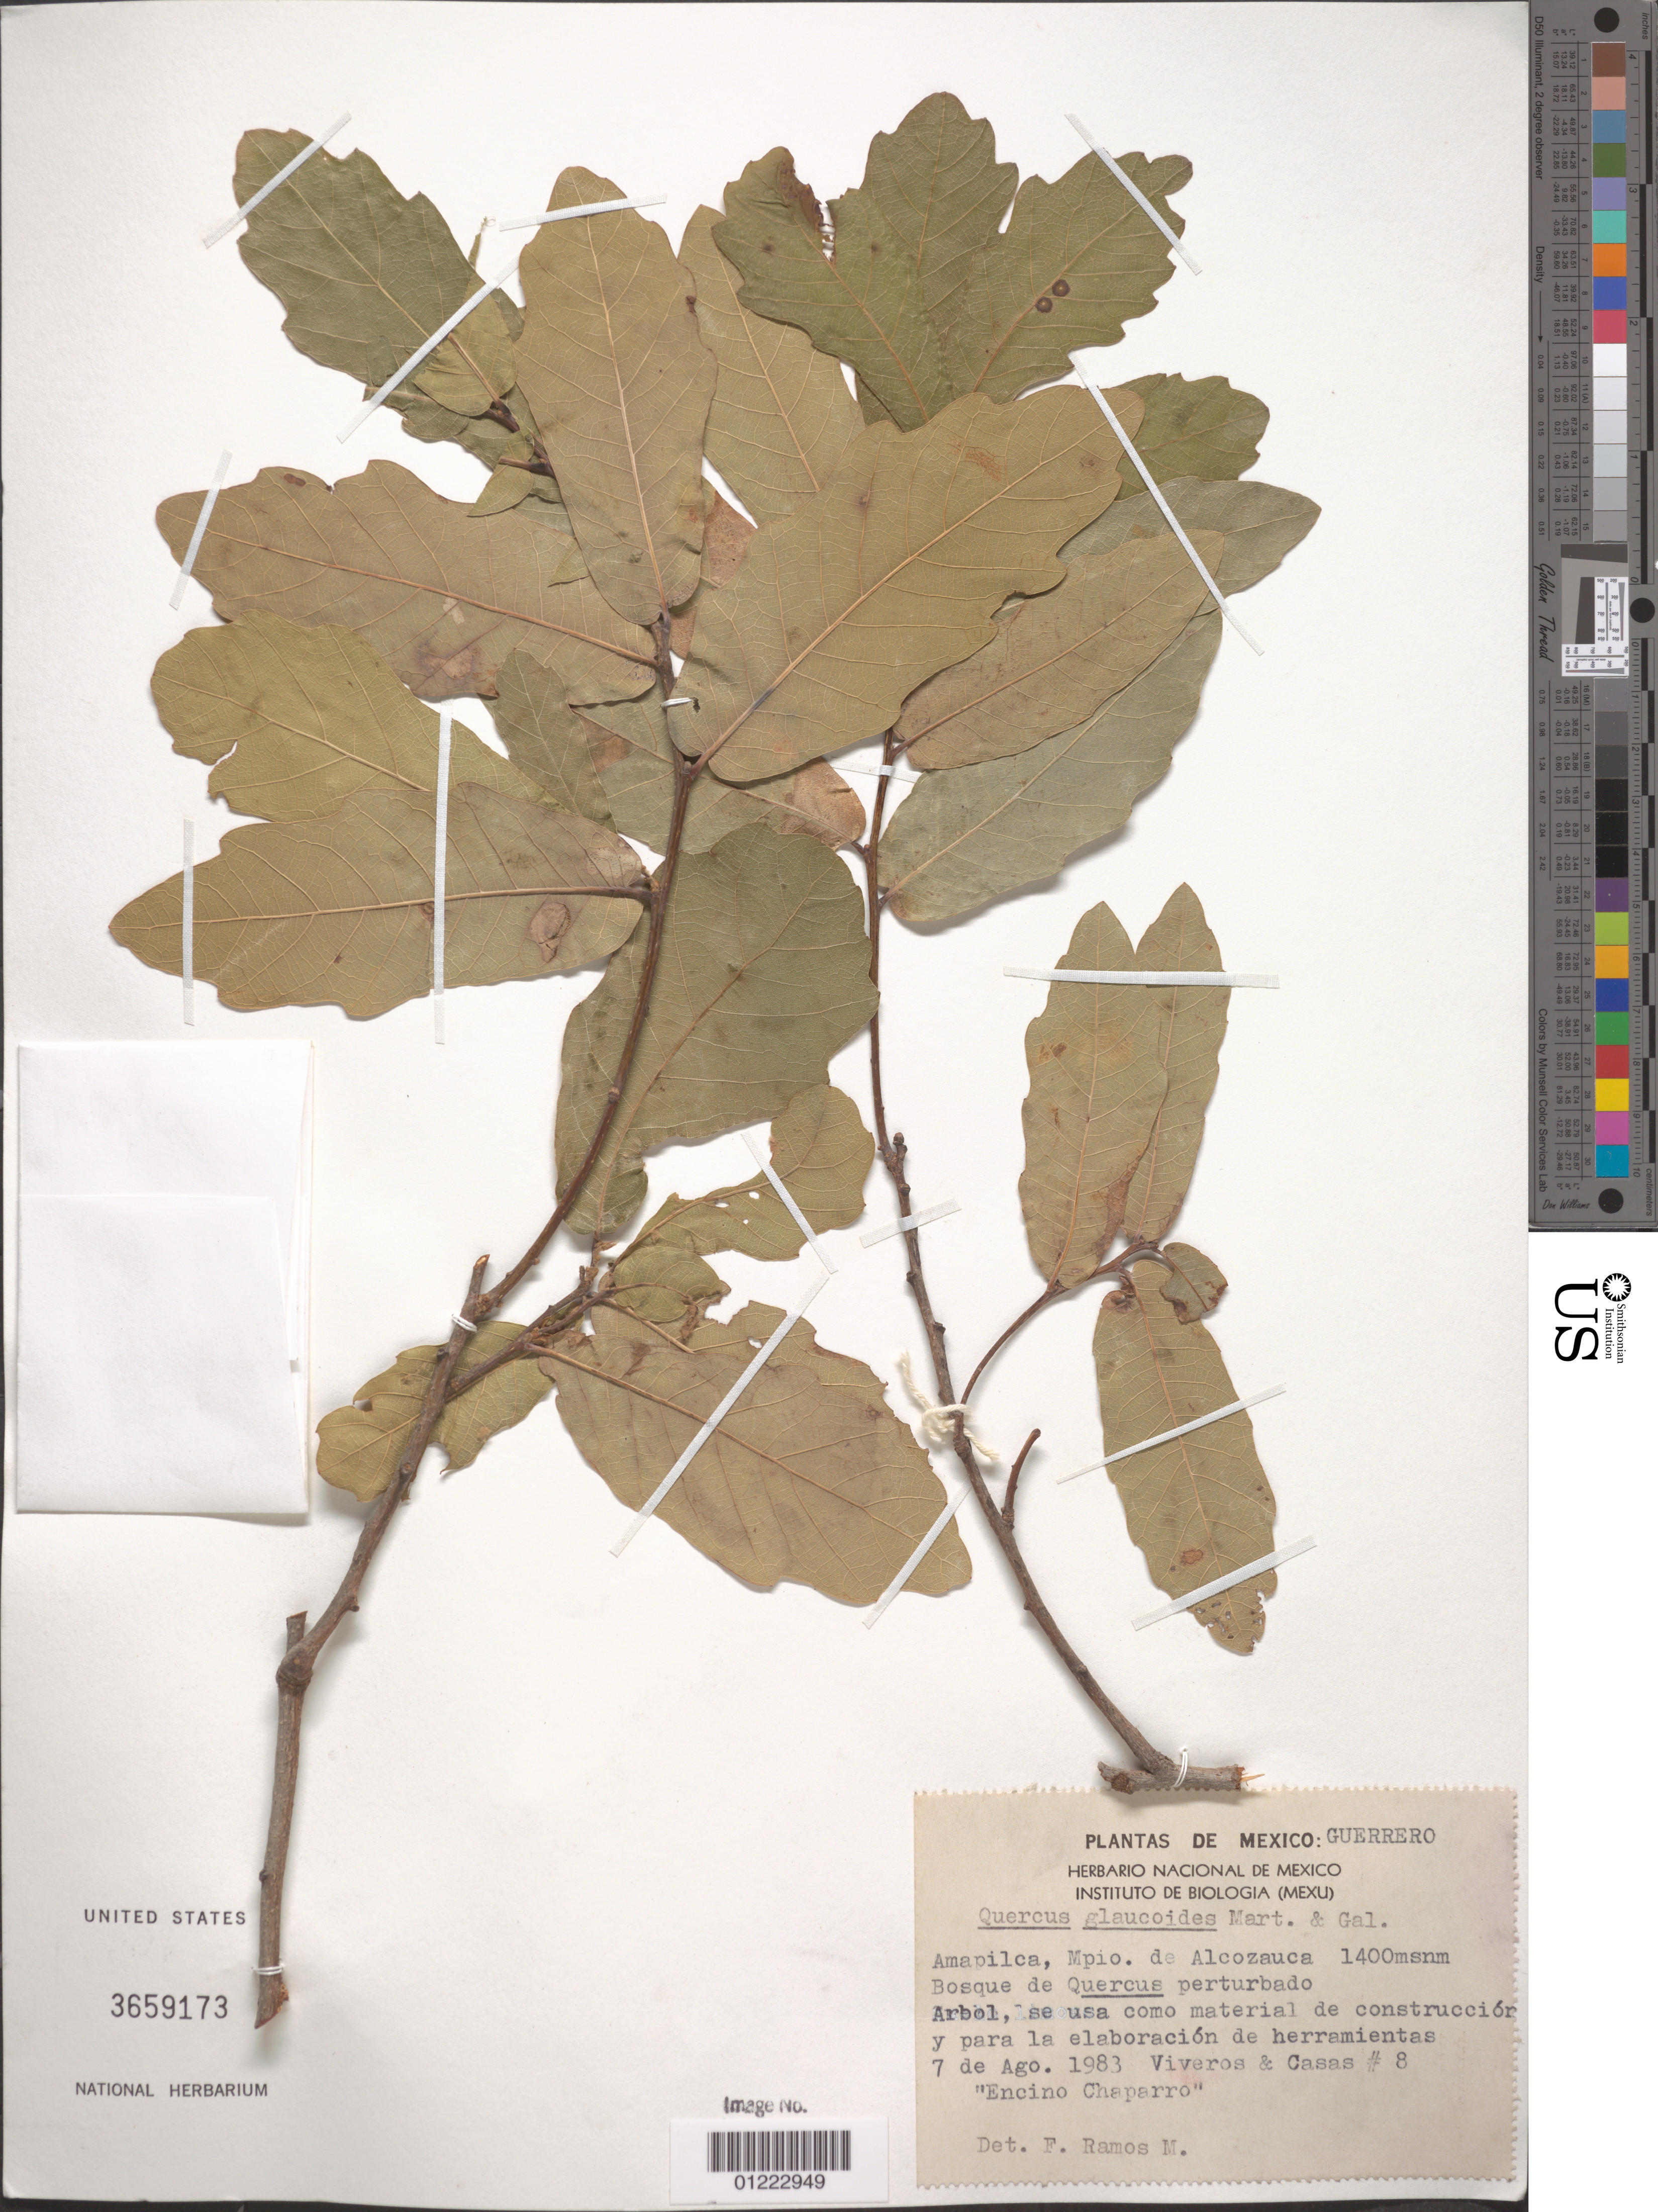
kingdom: Plantae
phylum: Tracheophyta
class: Magnoliopsida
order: Fagales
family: Fagaceae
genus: Quercus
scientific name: Quercus glaucoides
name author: M. Martens & Galeotti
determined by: Ramos M., F.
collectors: Viveros, -- & Casas, --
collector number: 8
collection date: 1983-07-07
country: Mexico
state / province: Guerrero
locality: Amapilca, Mpio. de Alcozauca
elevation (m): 1400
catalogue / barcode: US 3659173